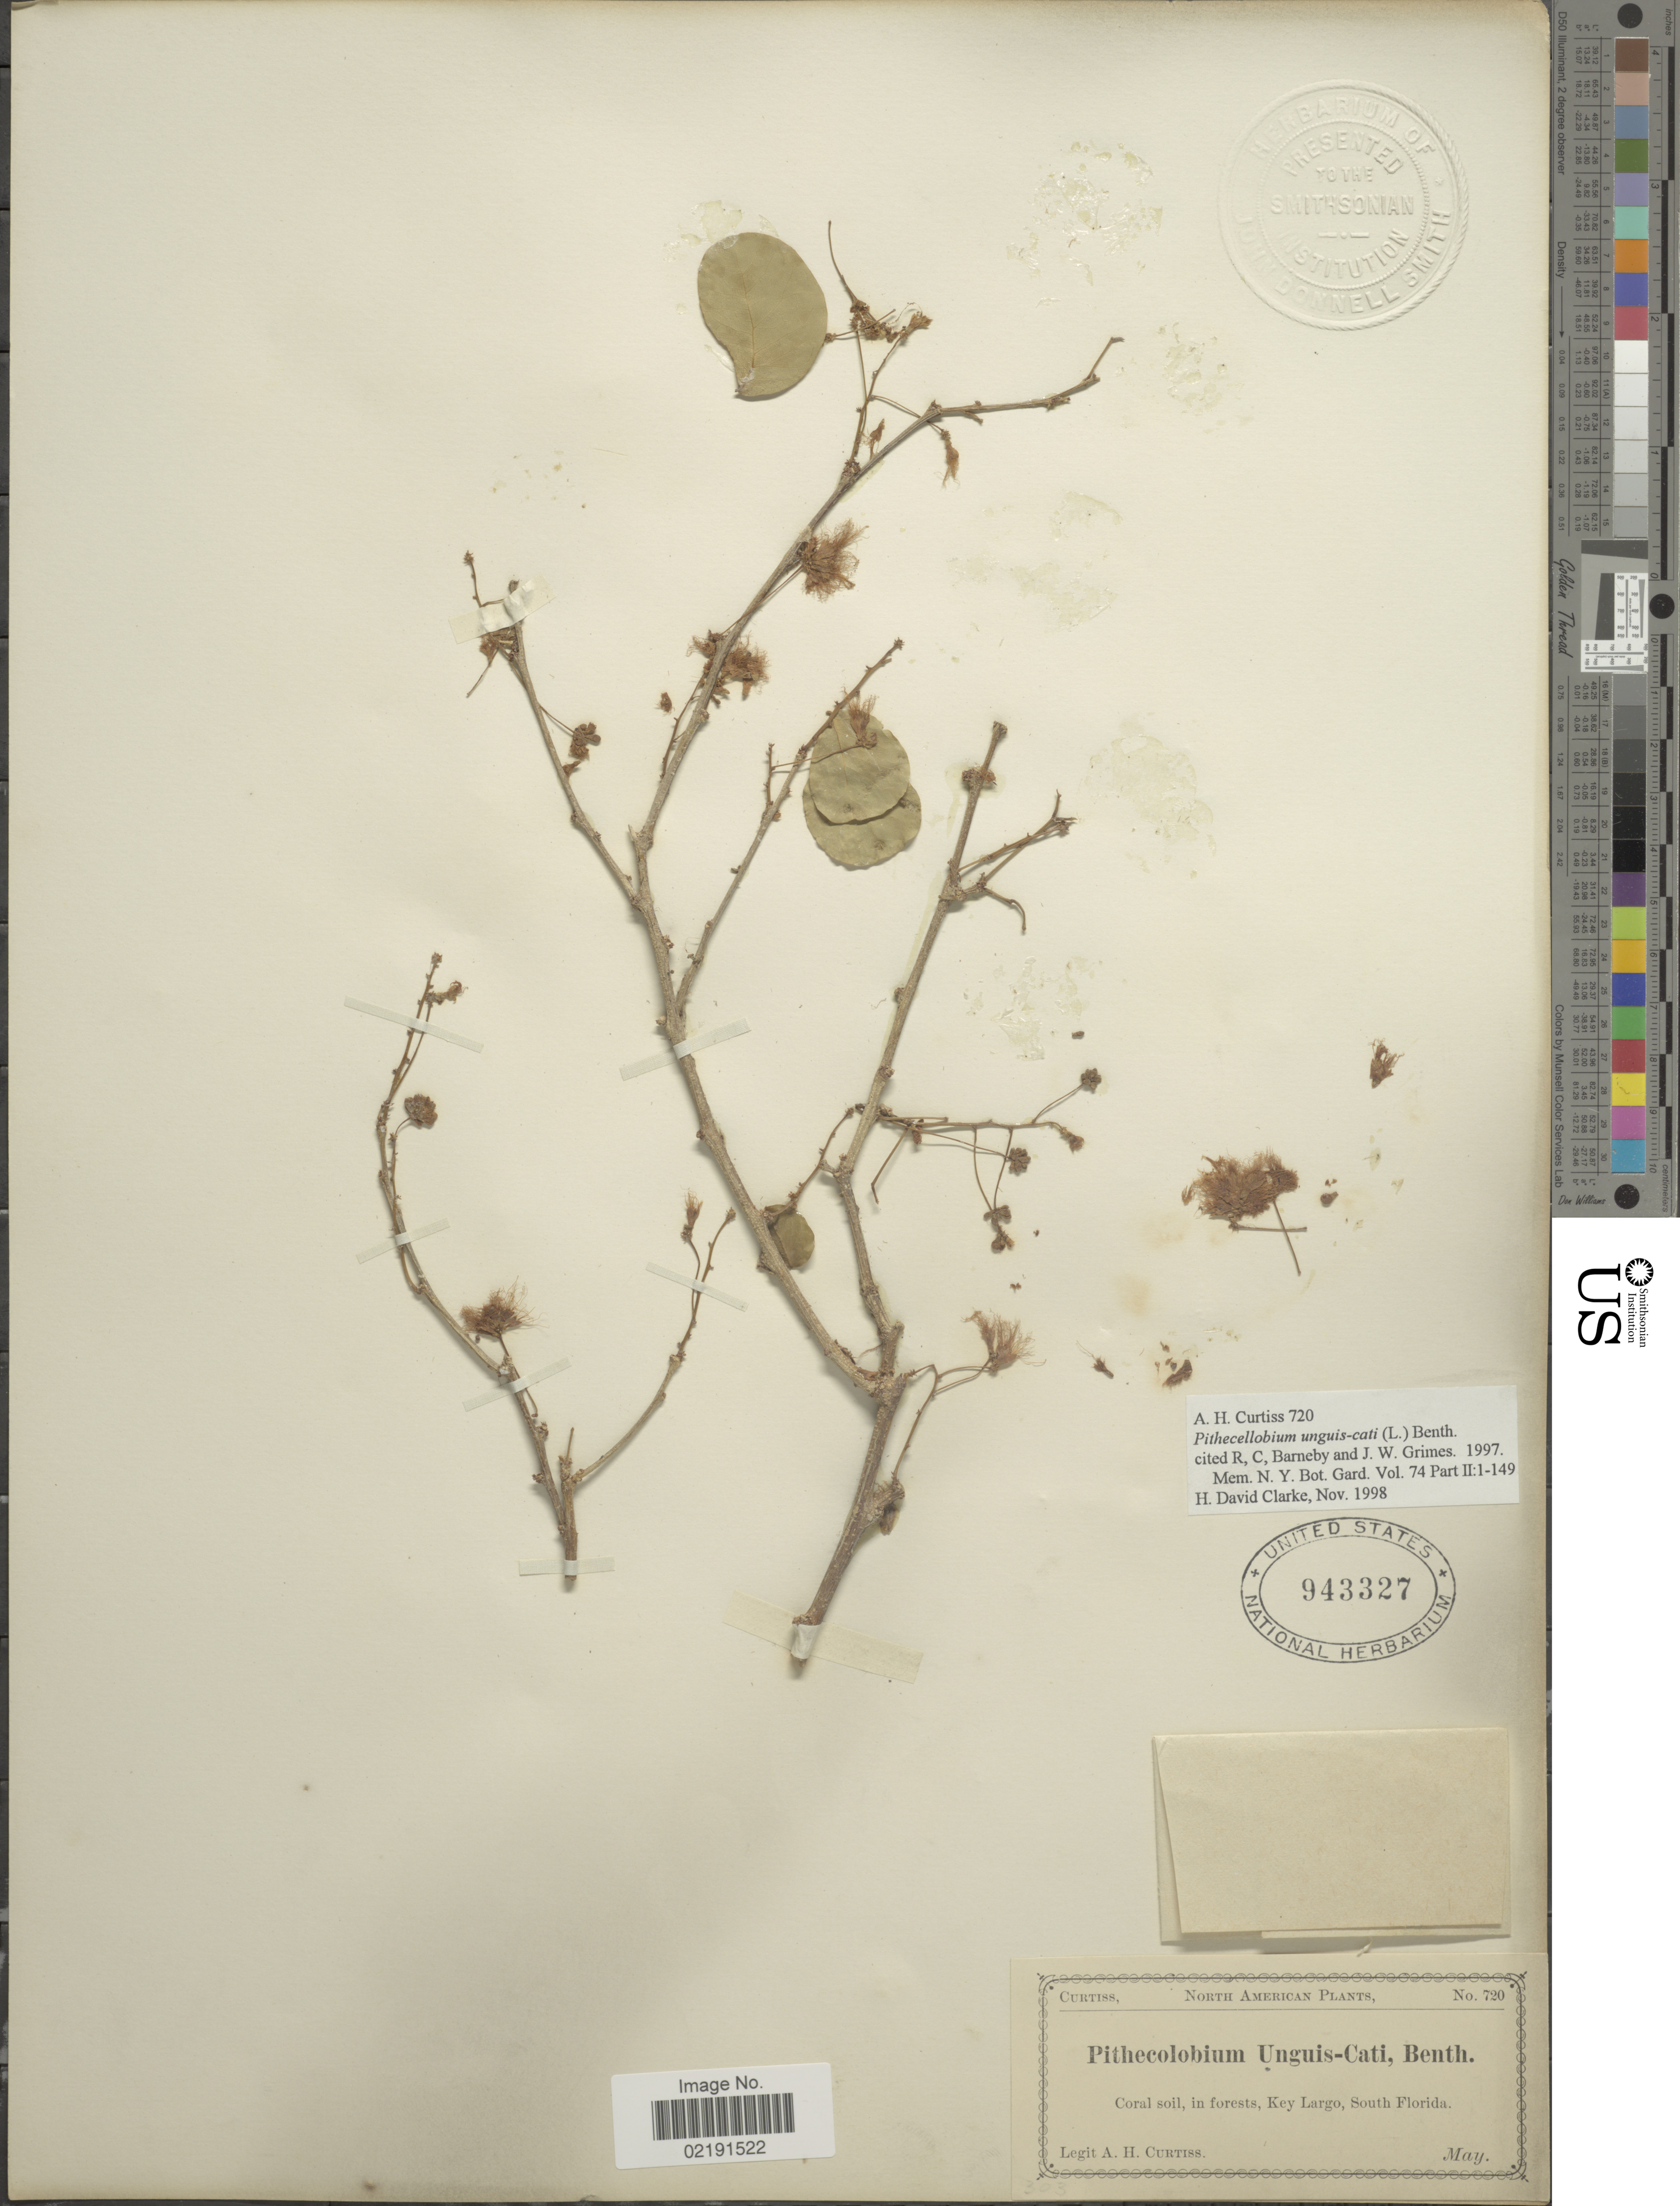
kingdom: Plantae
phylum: Tracheophyta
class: Magnoliopsida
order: Fabales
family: Fabaceae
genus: Pithecellobium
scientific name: Pithecellobium unguis-cati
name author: (L.) Benth.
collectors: A. H. Curtiss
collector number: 720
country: United States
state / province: Florida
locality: Coral soil, on forests, Key Largo, South Florida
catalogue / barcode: US 943327